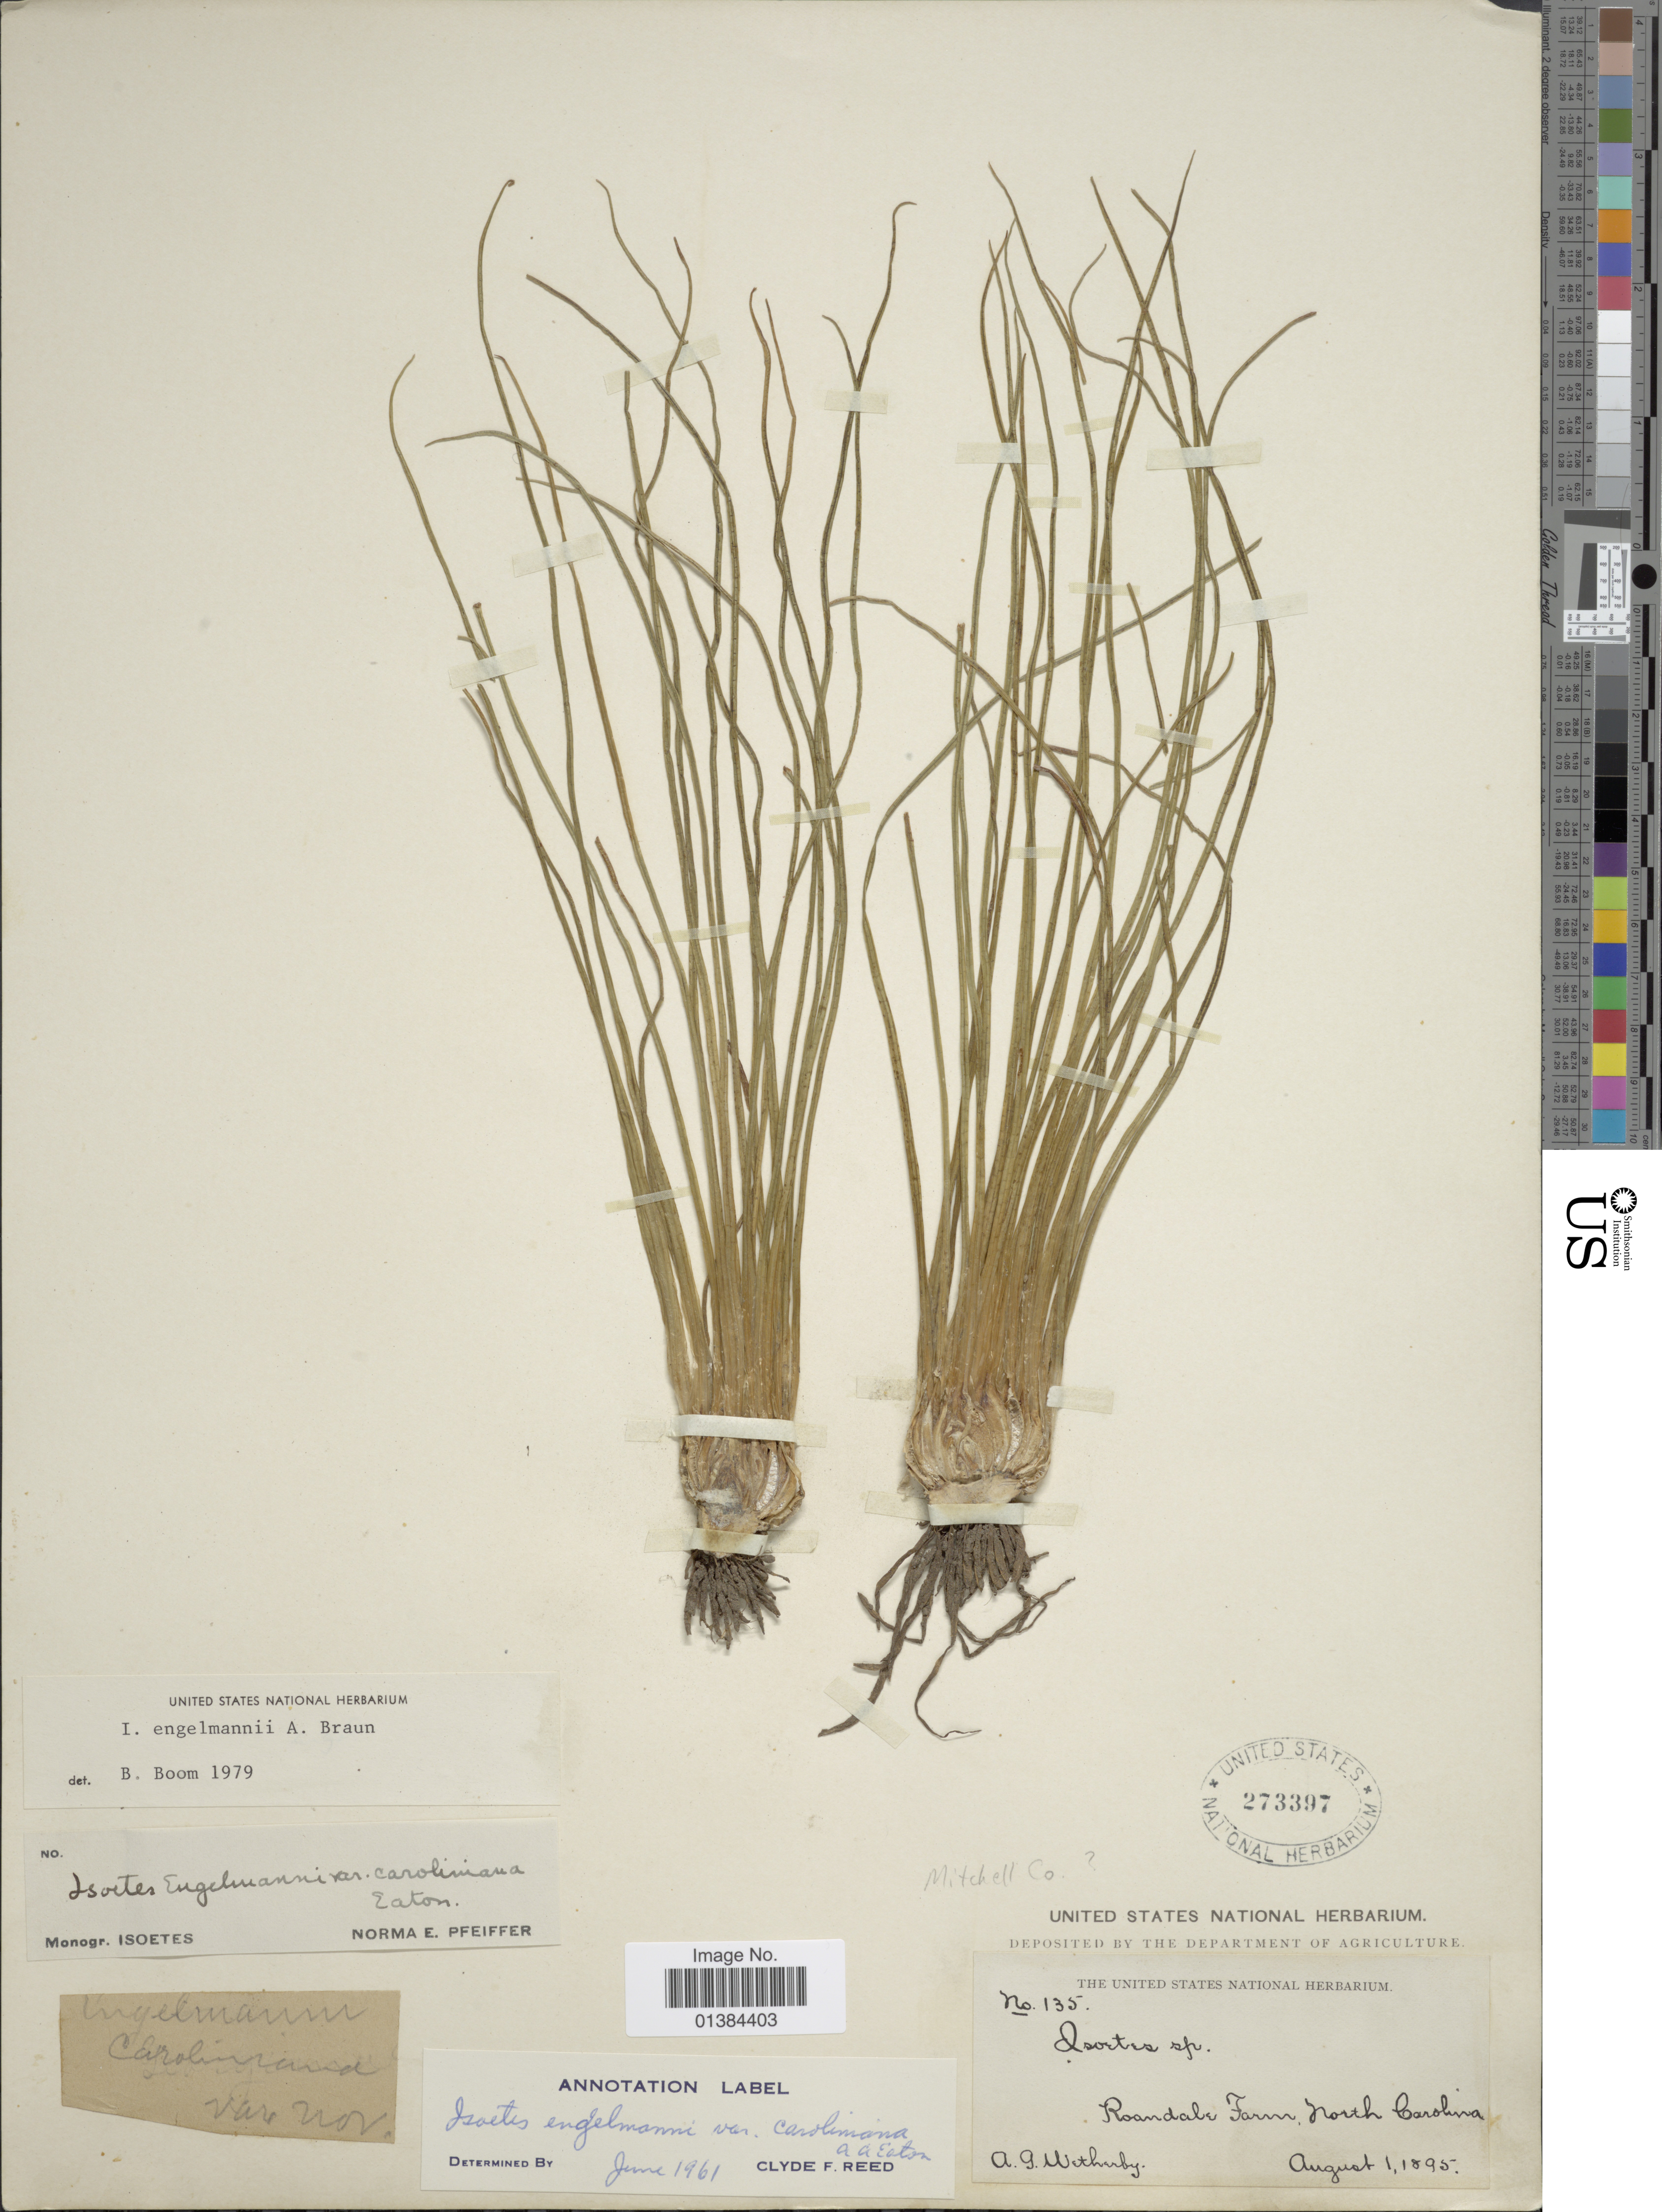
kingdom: Plantae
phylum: Tracheophyta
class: Lycopodiopsida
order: Isoetales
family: Isoetaceae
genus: Isoetes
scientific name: Isoetes engelmannii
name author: A. Braun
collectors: A. Wetherby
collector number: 135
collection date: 1895-08-01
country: United States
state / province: North Carolina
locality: Roandale Farm.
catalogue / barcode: US 273397